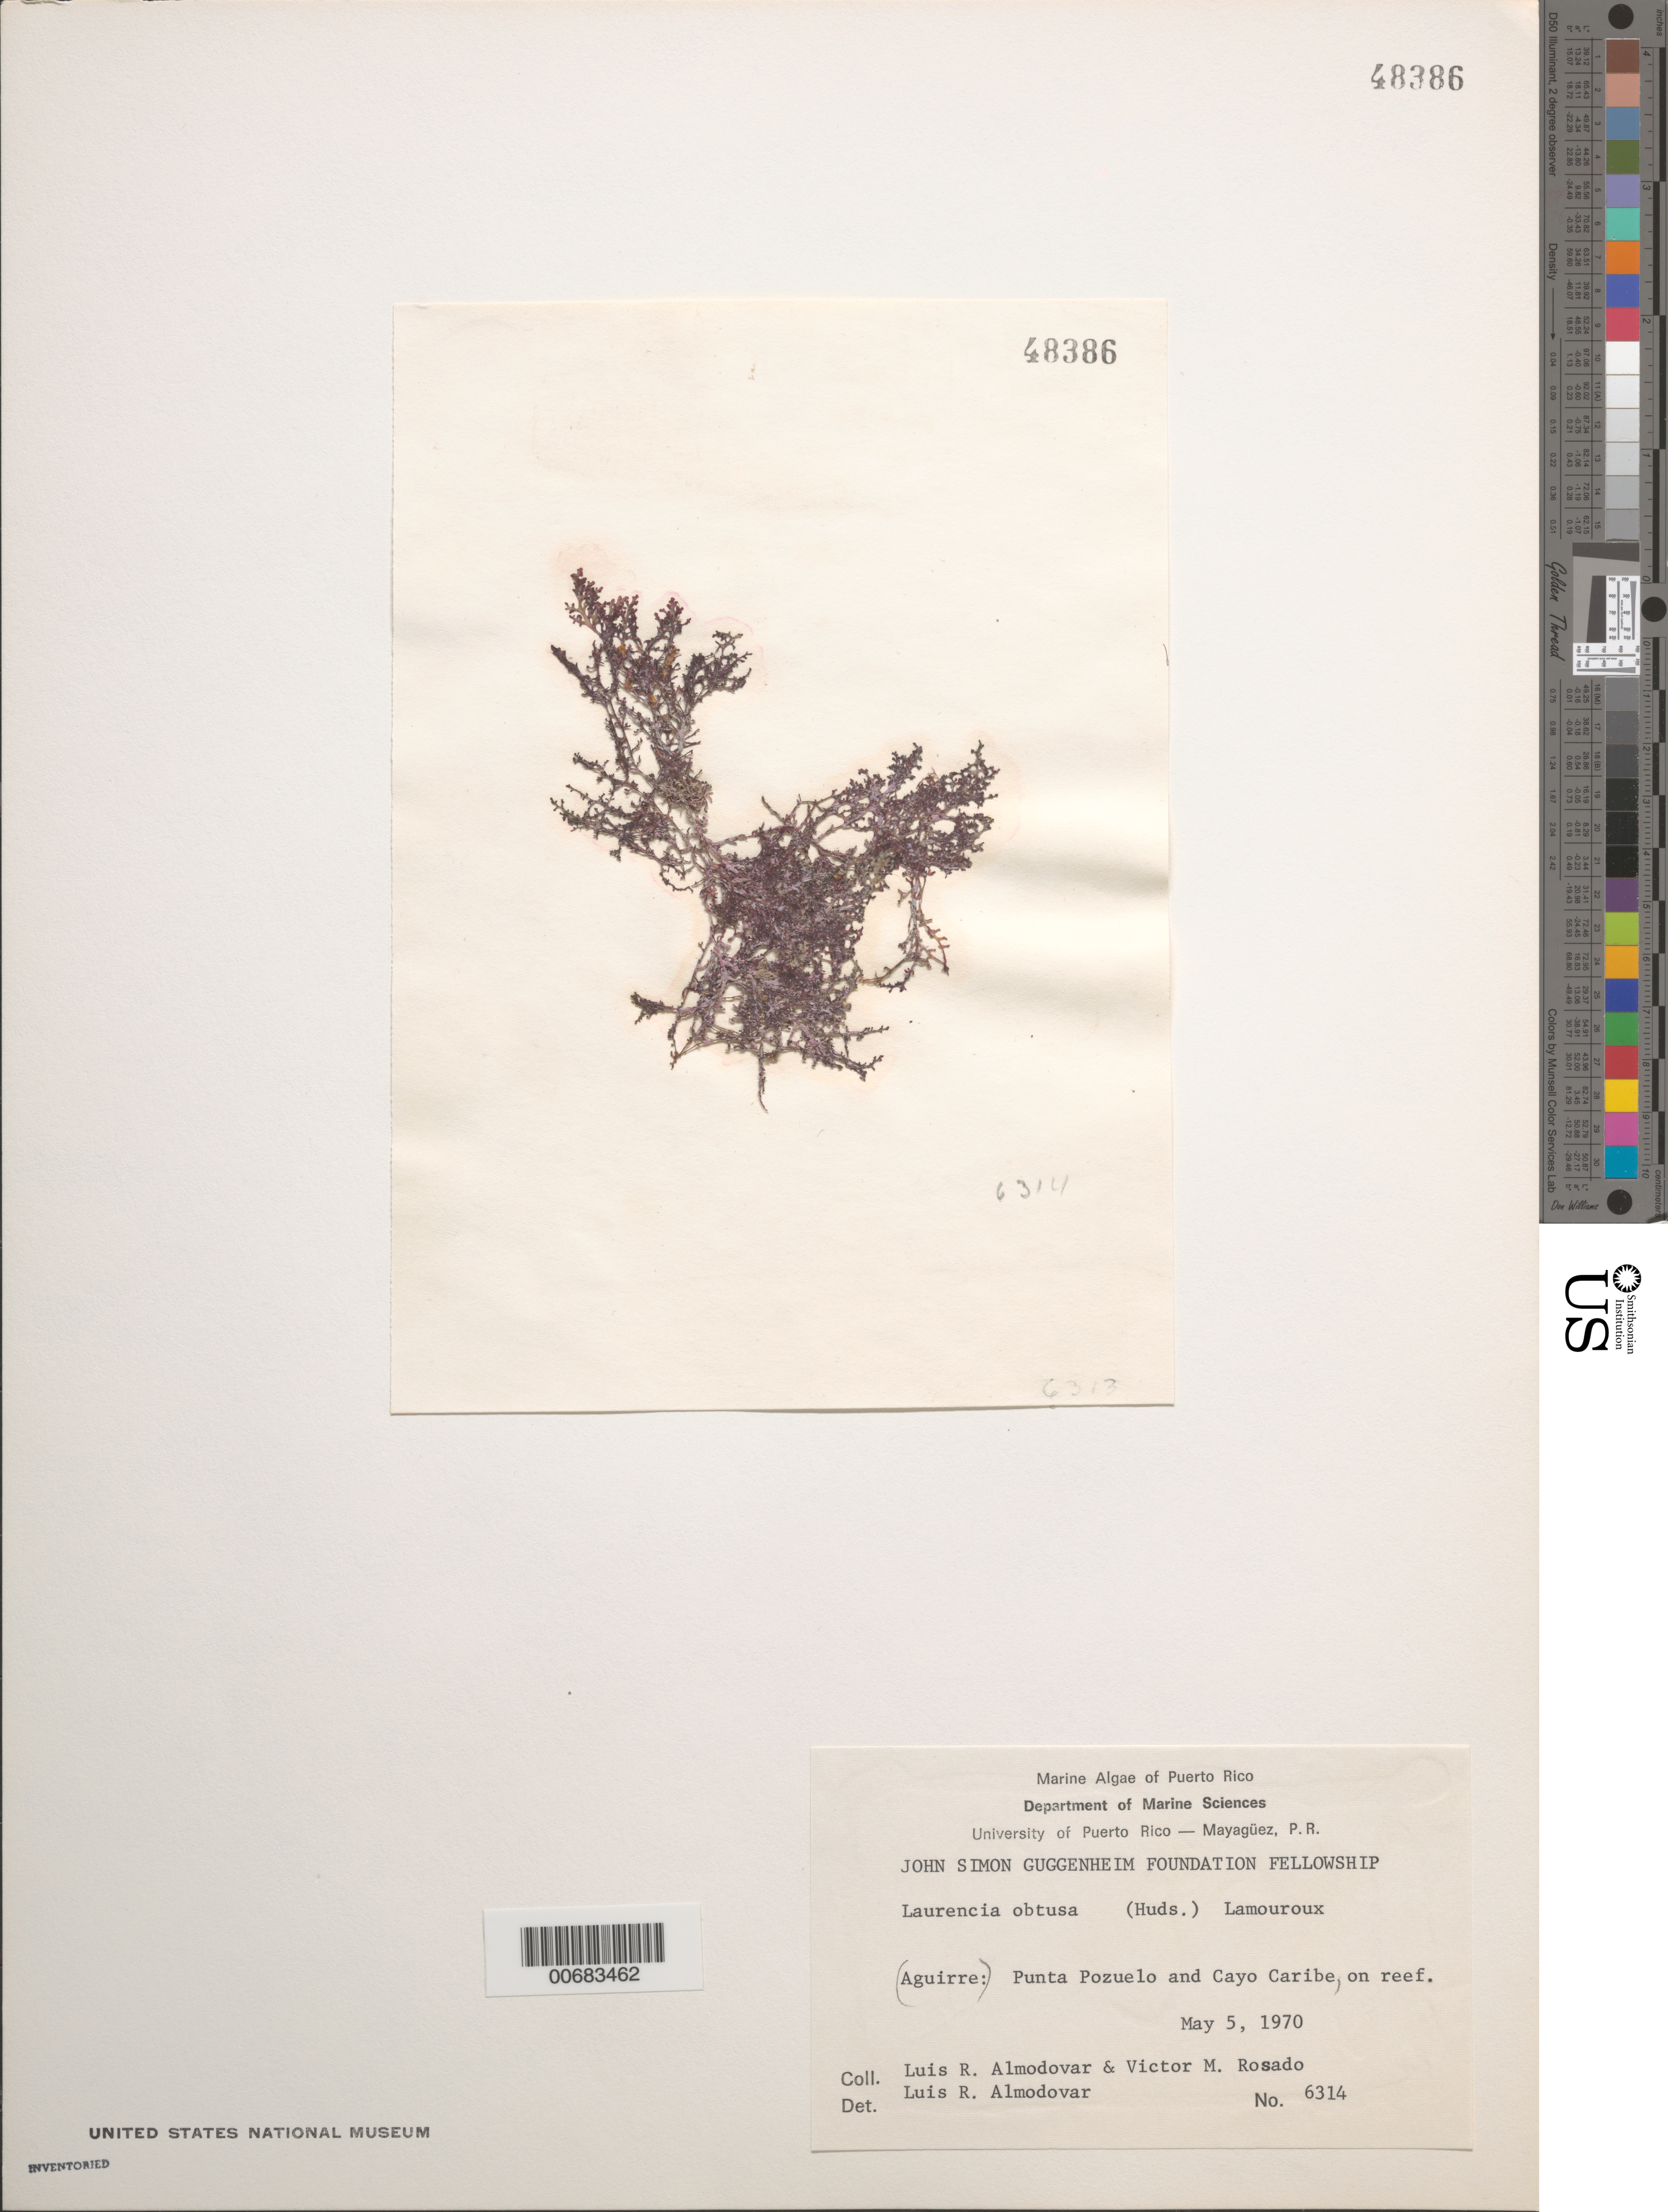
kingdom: Plantae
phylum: Rhodophyta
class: Florideophyceae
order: Ceramiales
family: Rhodomelaceae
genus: Laurencia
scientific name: Laurencia obtusa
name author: (Huds.) J.V.Lamouroux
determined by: Almodovar, L. R.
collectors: L. Almodovar & V. Rosado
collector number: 6314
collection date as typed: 05 May 1970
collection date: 1970-05-05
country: Puerto Rico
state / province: Guayama / Salinas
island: Cayo Caribe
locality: Aguirre, Punta Pozuelo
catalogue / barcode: US 48386